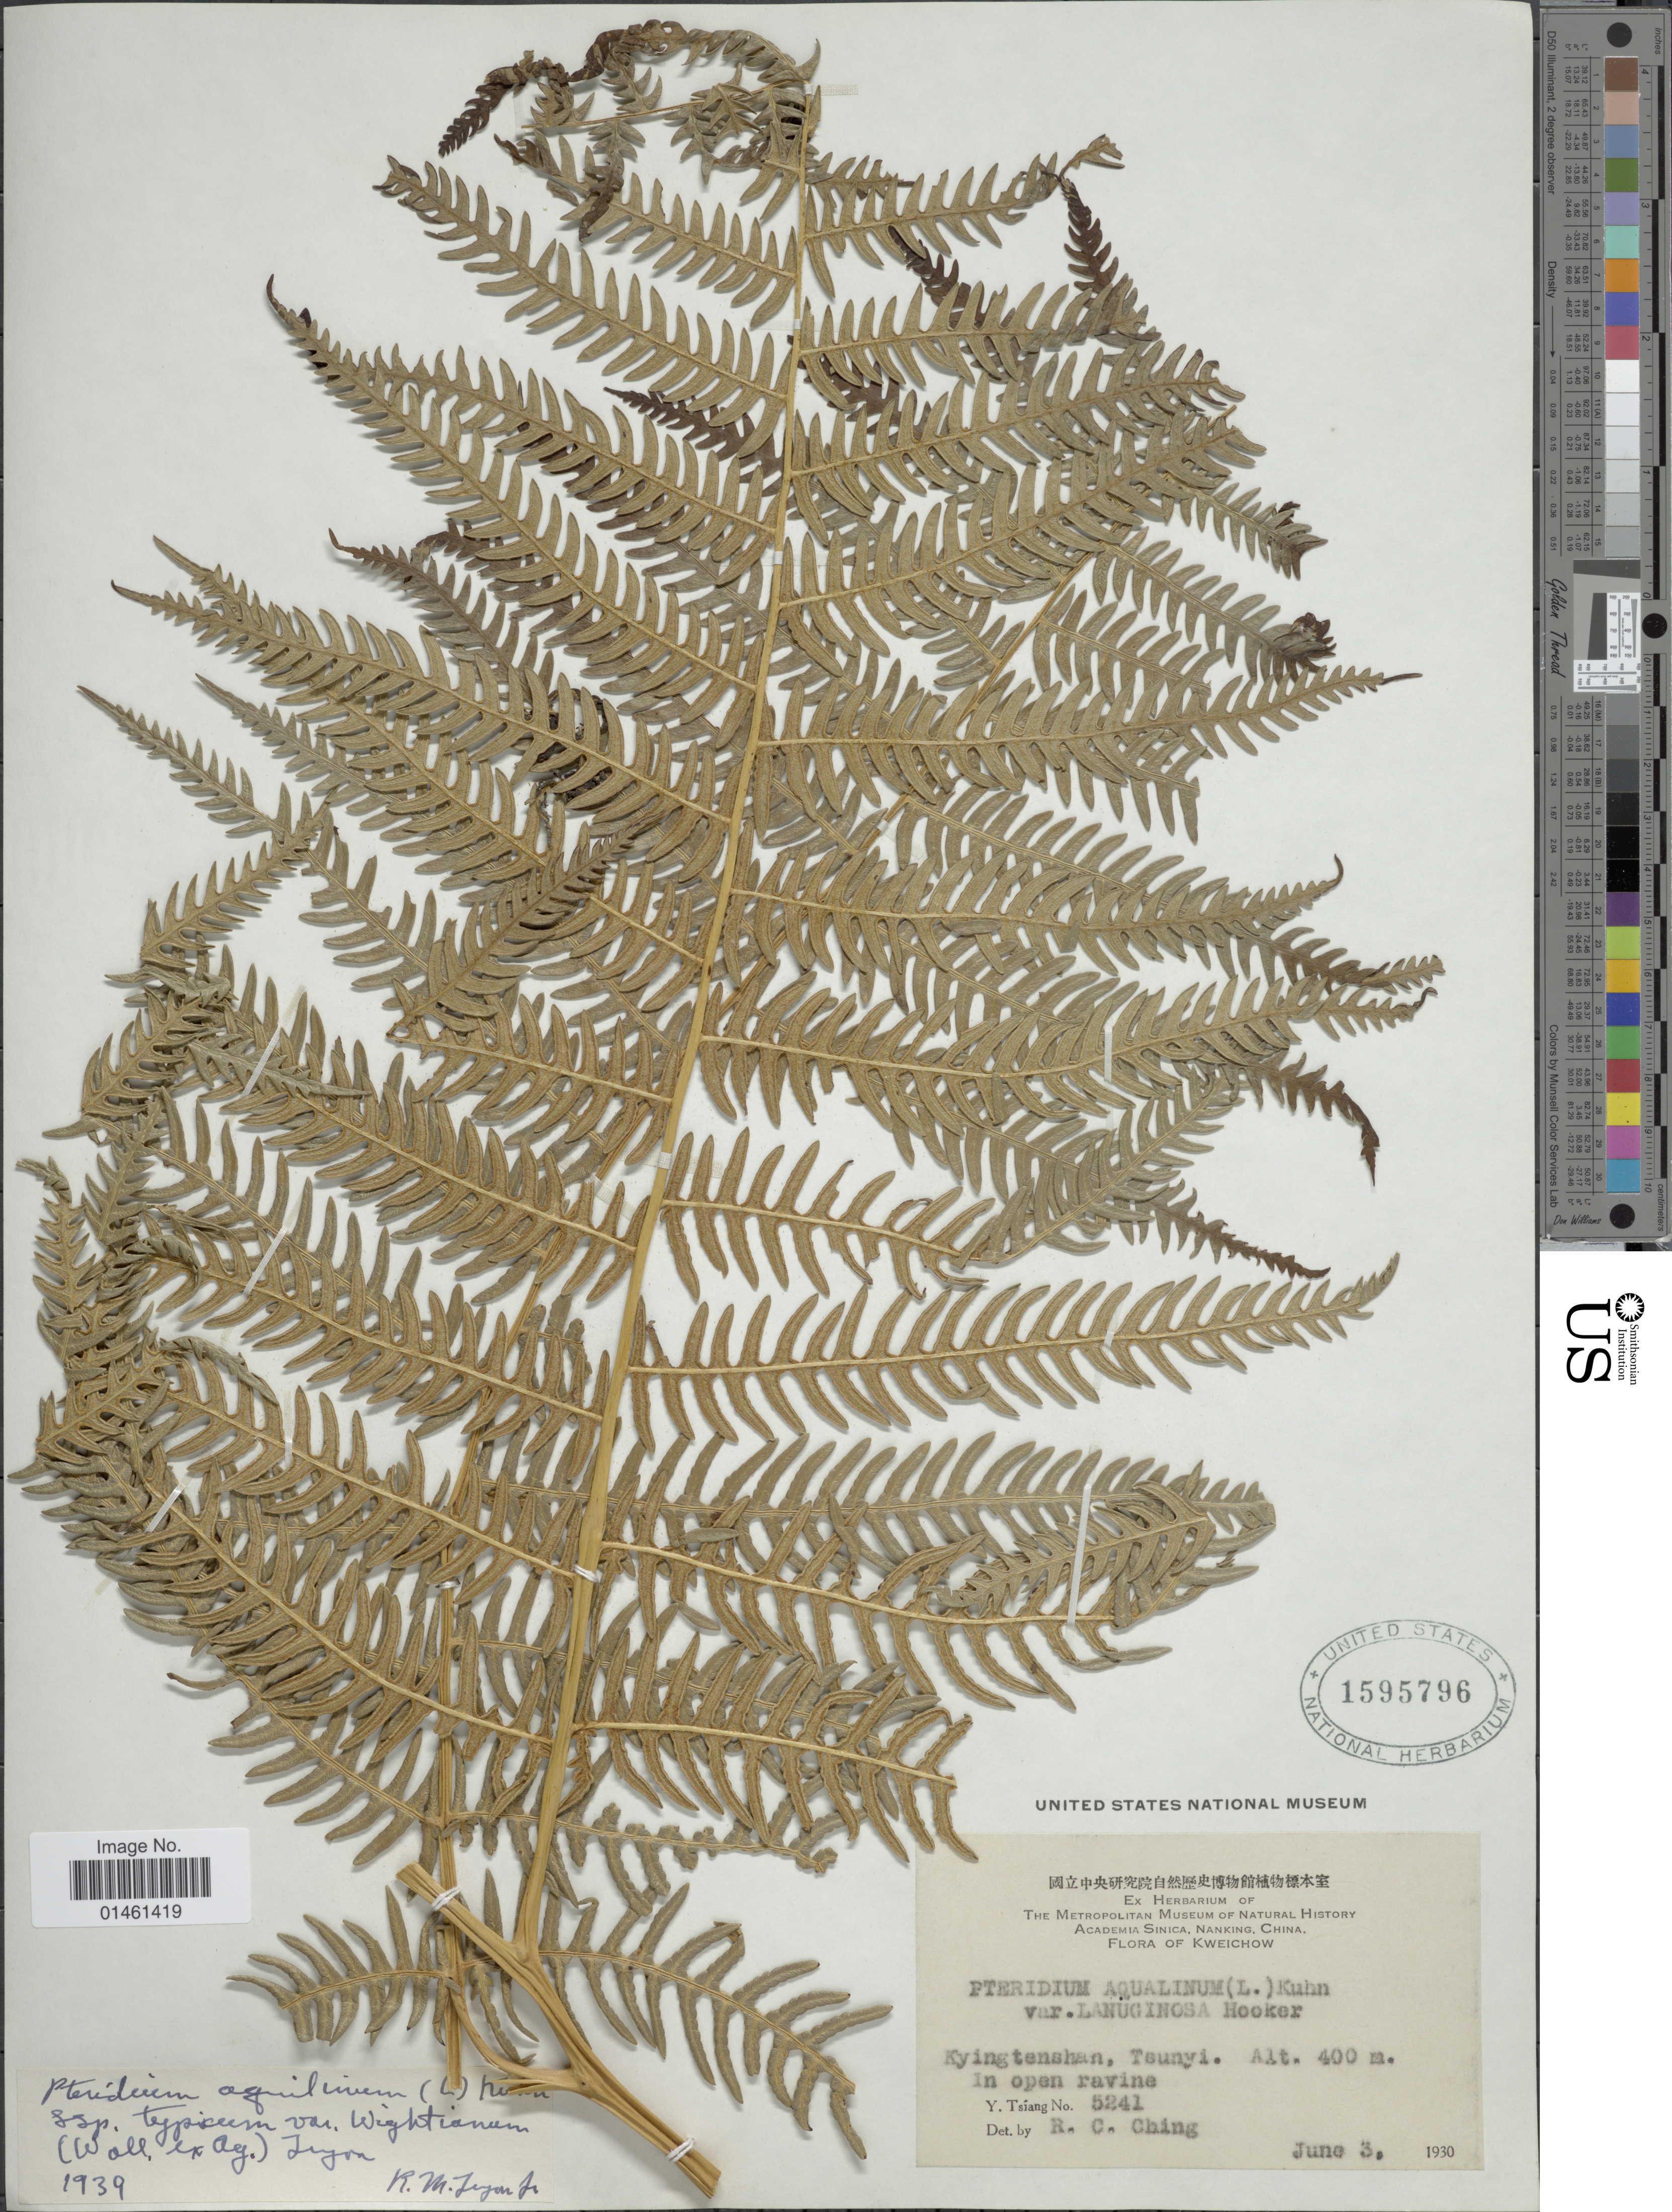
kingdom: Plantae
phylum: Tracheophyta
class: Polypodiopsida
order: Polypodiales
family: Dennstaedtiaceae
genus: Pteridium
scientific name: Pteridium aquilinum var. wightianum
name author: (J. Agardh) R.M. Tryon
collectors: Y. Tsiang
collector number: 5241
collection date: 1930-06-03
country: China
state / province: Guizhou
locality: Kweichow, Kyingtenshan, Tsunyo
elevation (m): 400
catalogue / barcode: US 1595796